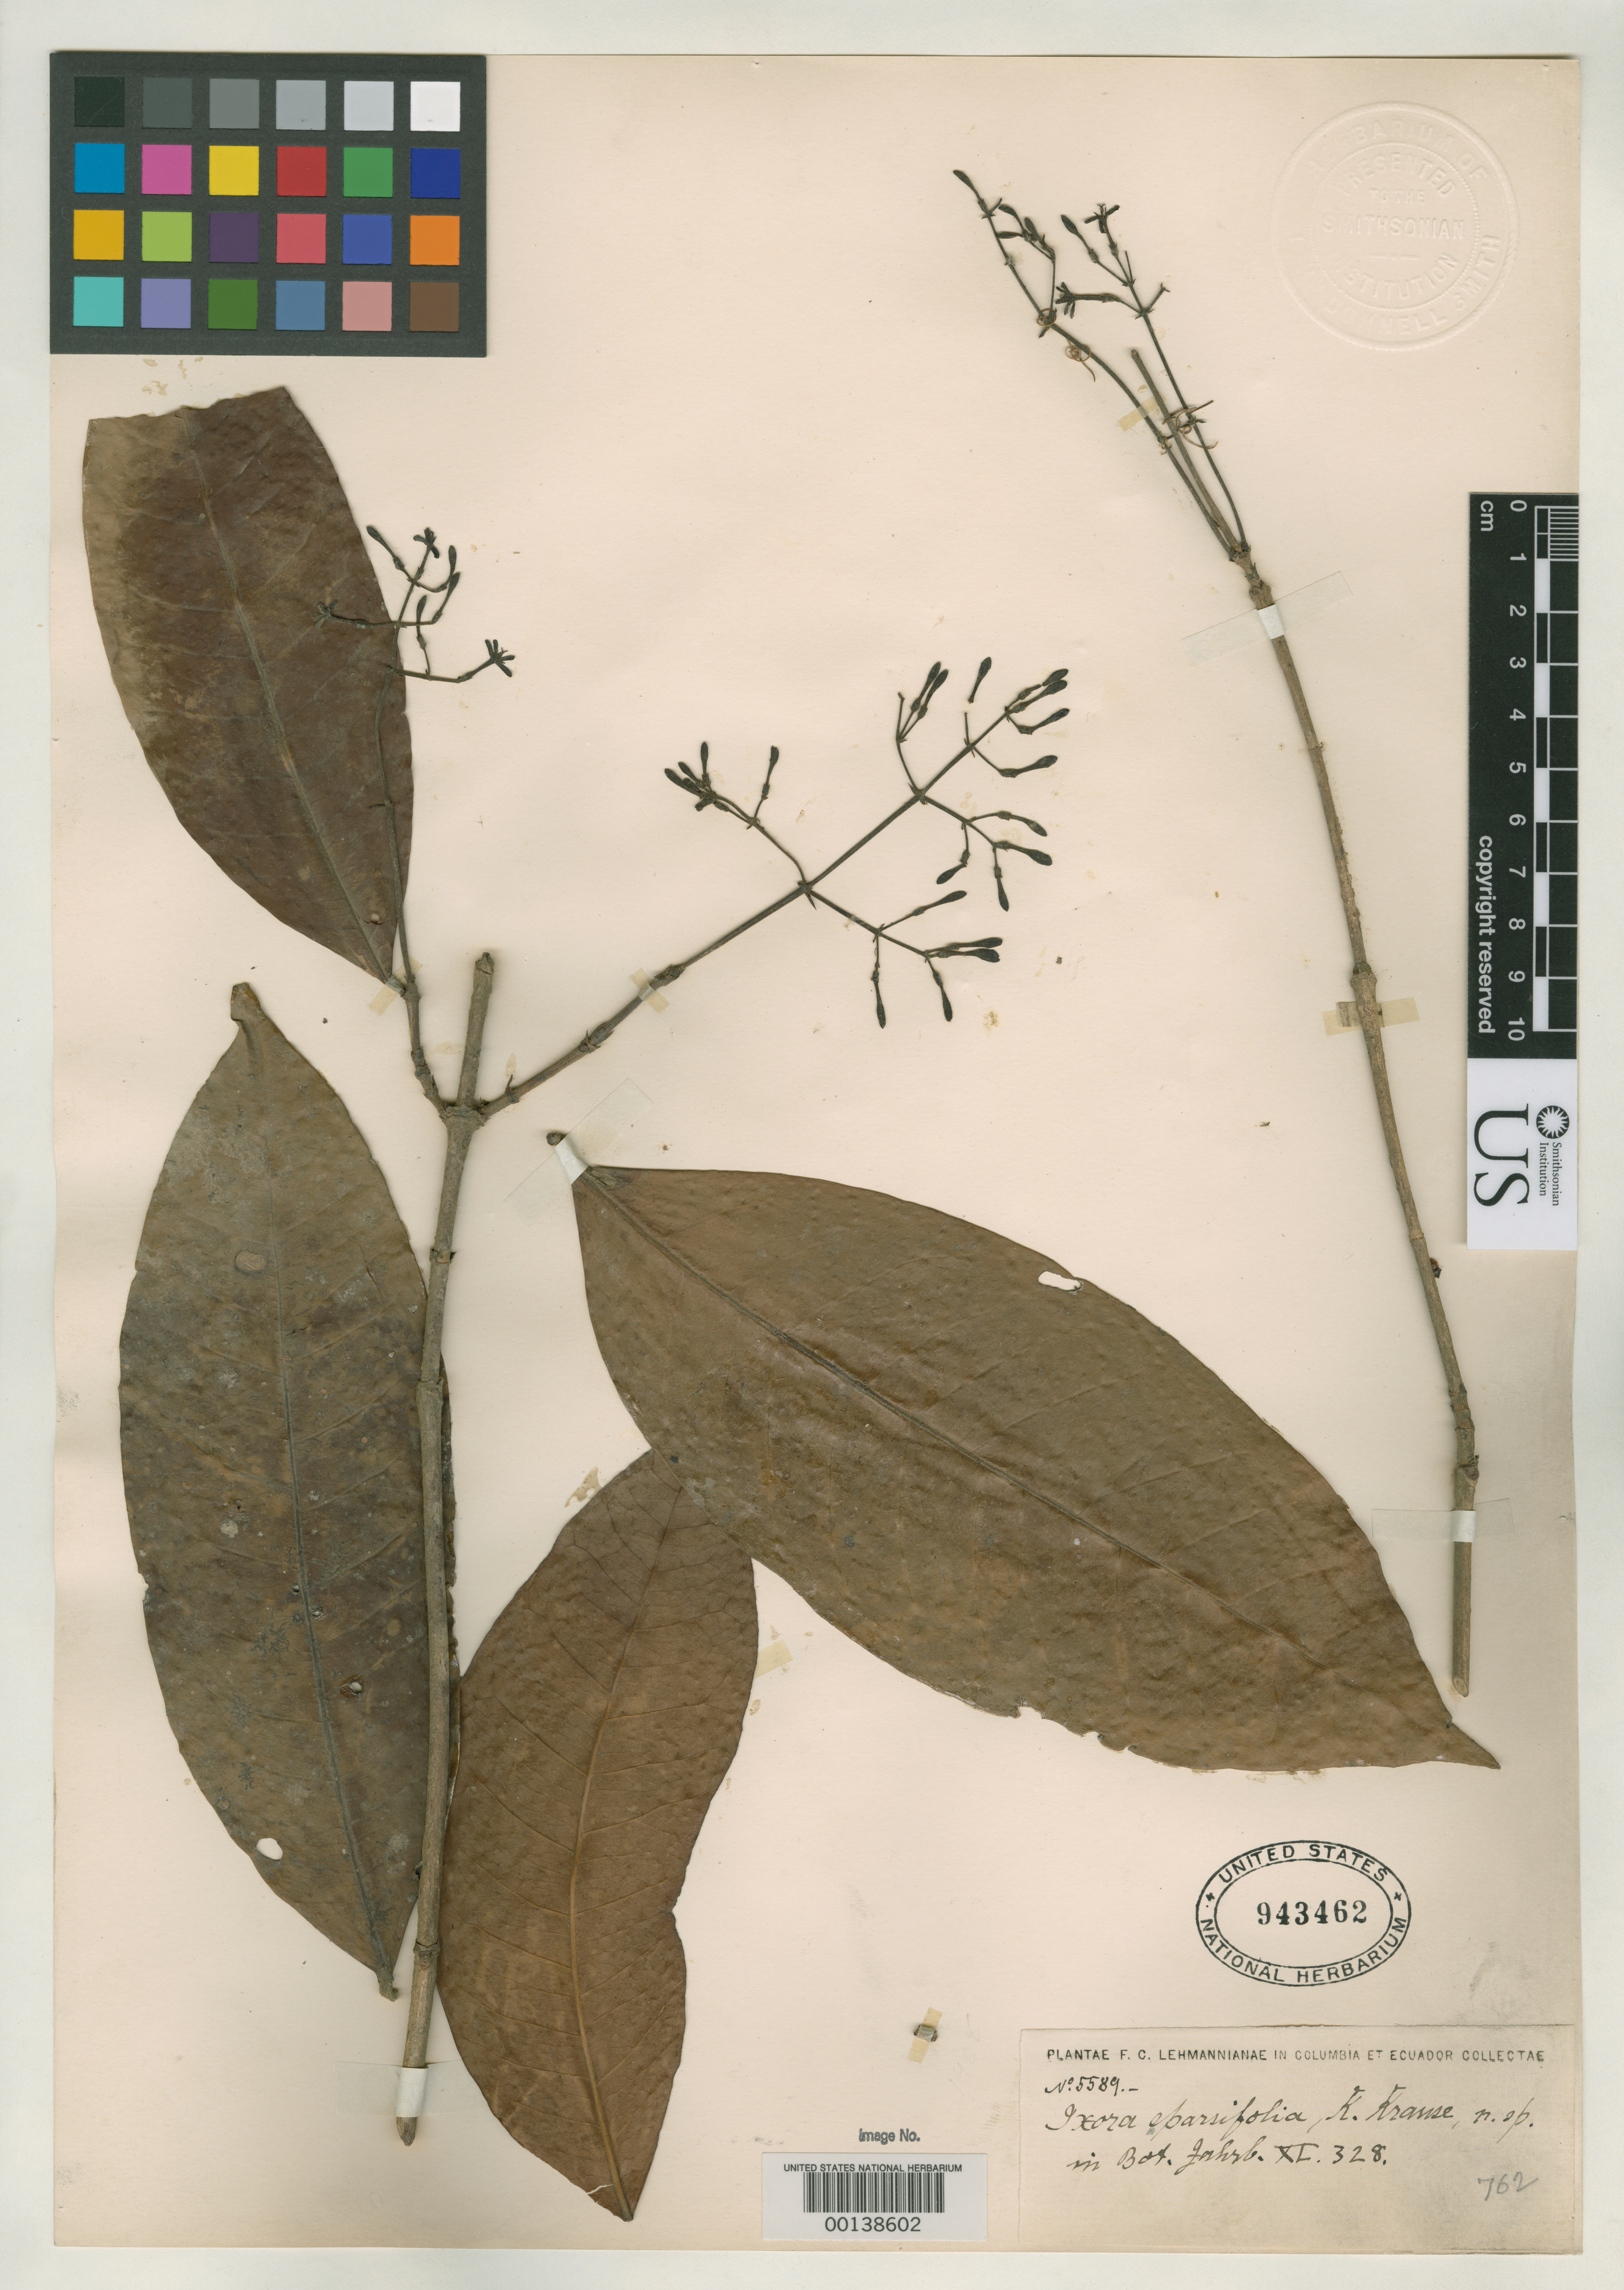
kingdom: Plantae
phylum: Tracheophyta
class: Magnoliopsida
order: Gentianales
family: Rubiaceae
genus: Ixora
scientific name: Ixora sparsifolia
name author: K. Krause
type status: Isotype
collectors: F. C. Lehmann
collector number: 5589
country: Ecuador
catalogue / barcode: US 943462